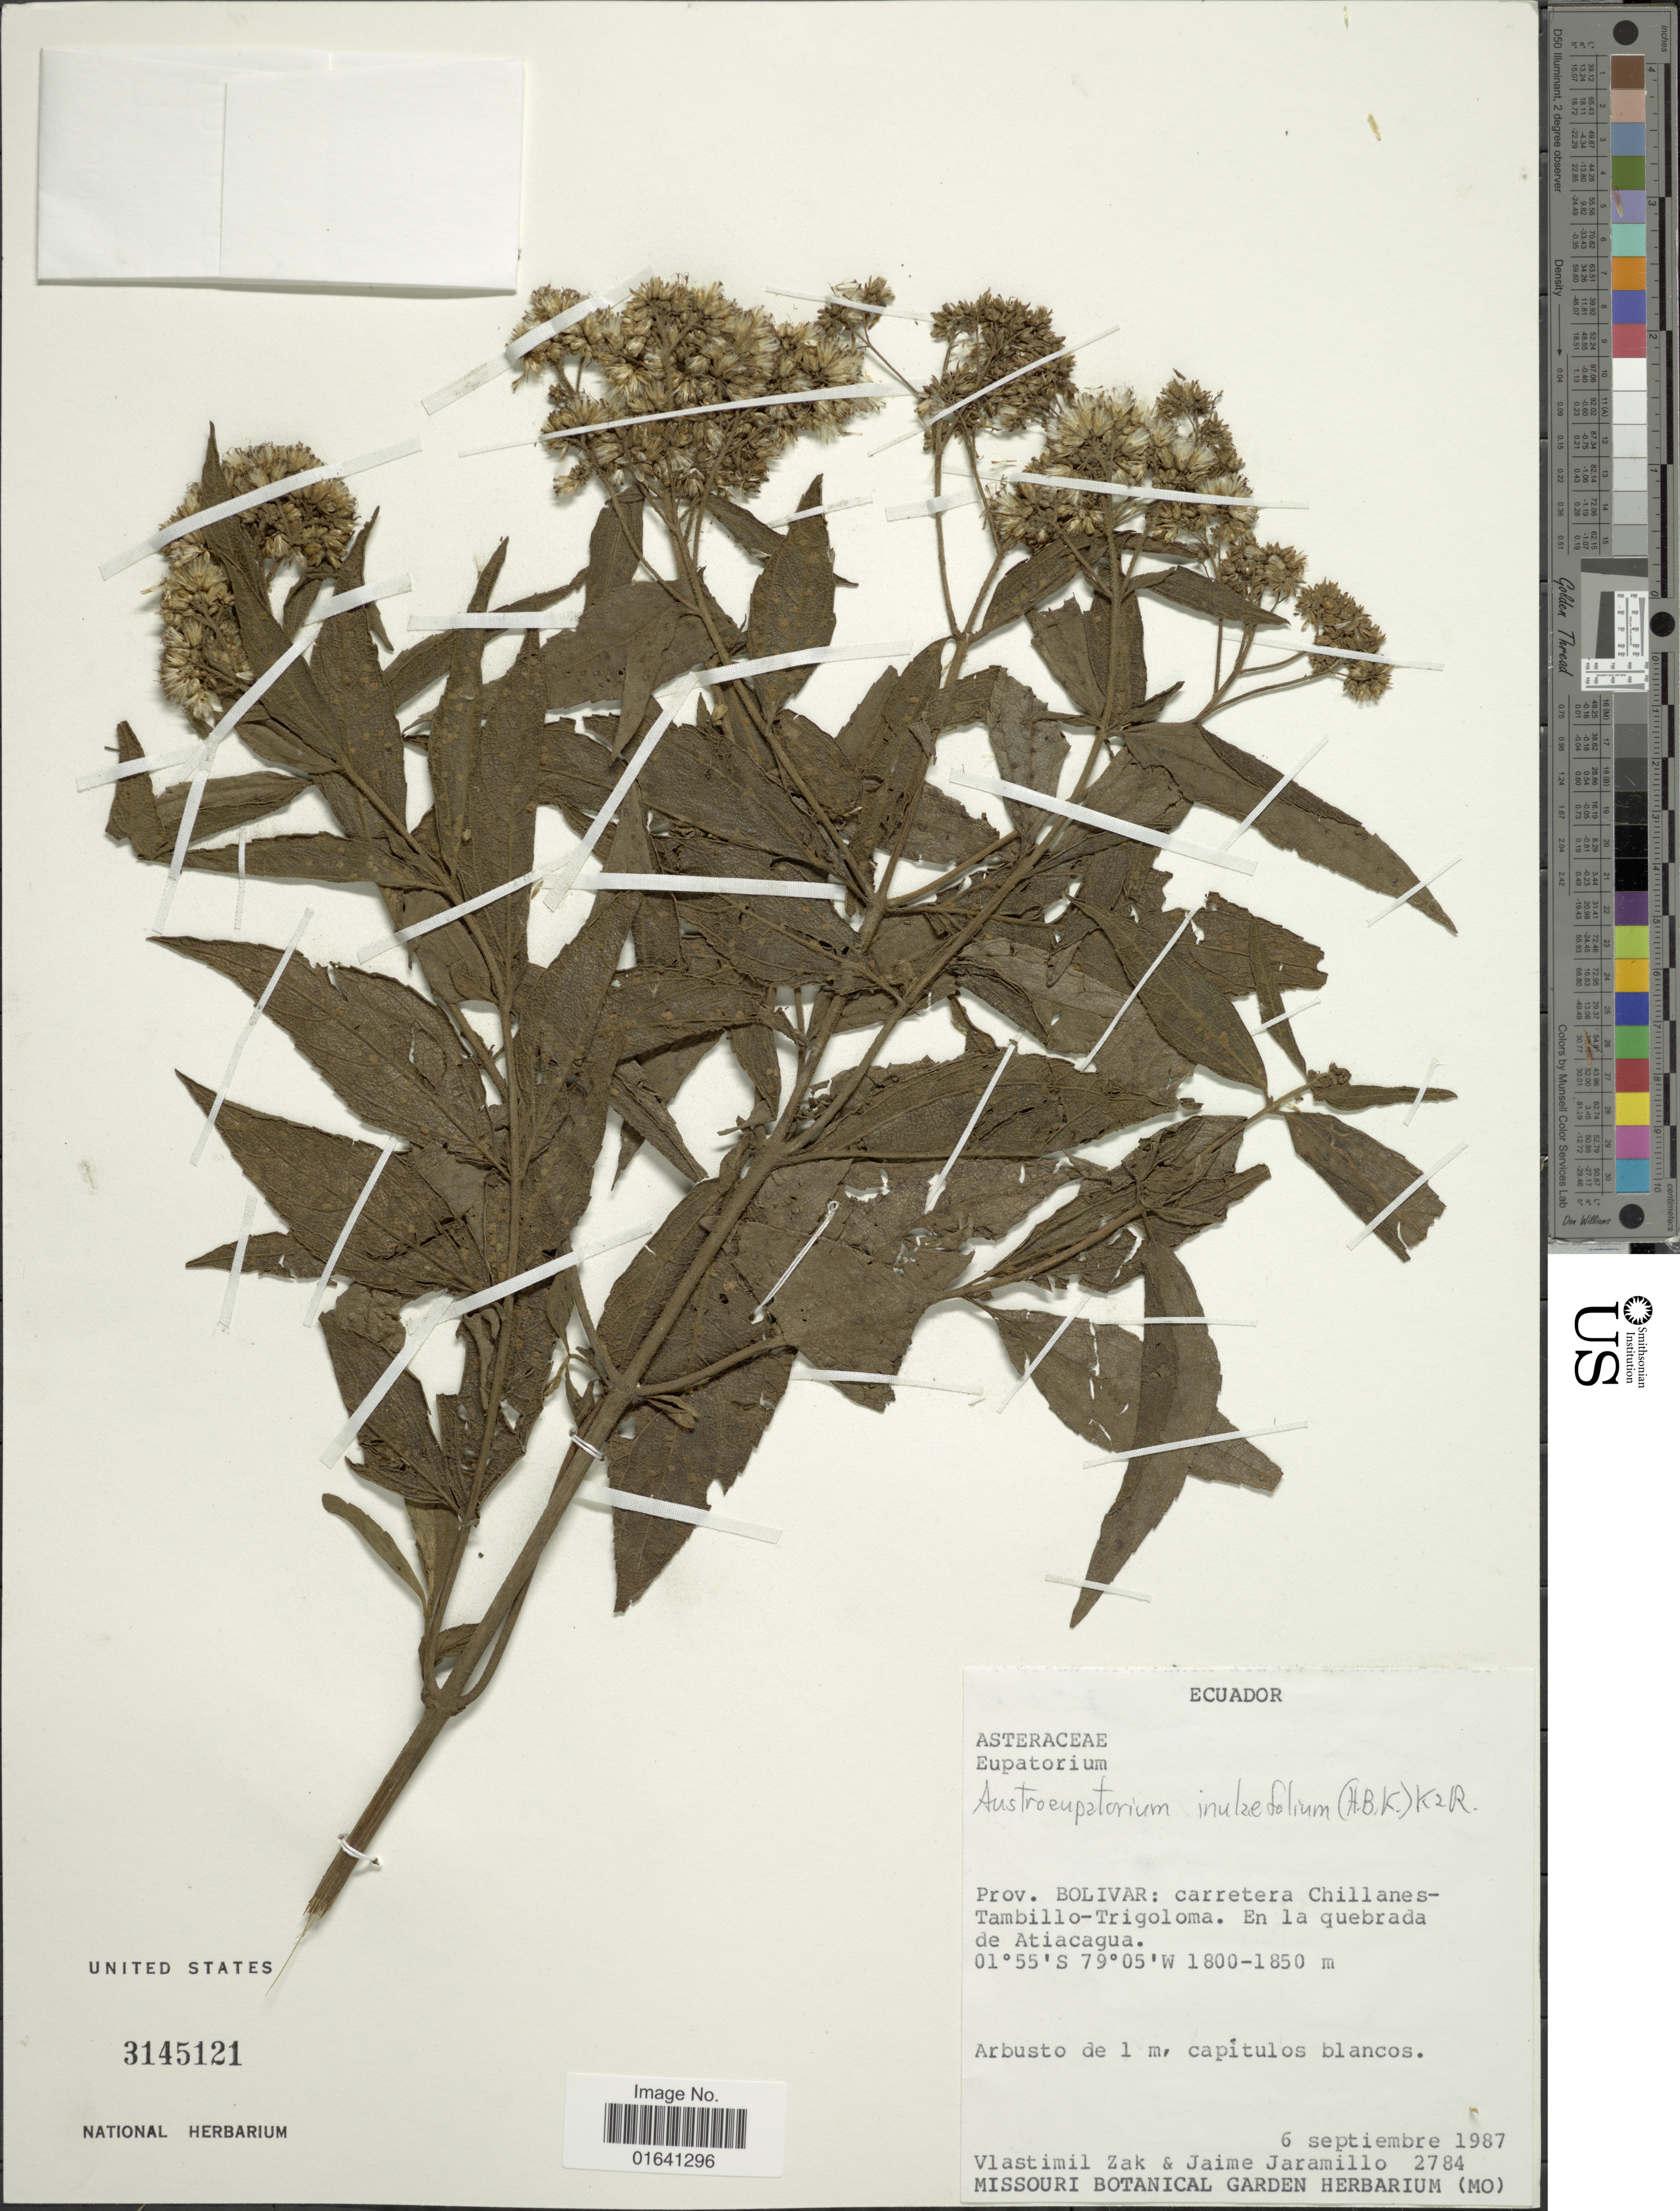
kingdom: Plantae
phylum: Tracheophyta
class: Magnoliopsida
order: Asterales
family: Asteraceae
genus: Austroeupatorium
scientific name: Austroeupatorium inulaefolium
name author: (Kunth) R.M. King & H. Rob.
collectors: V. Zak & J. Jaramillo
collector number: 2784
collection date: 1987-09-06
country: Ecuador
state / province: Bolívar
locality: Carretera Chillanes-Tambillo-Trigoloma. En La quebrada de Atiacagua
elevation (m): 1800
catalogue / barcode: US 3145121